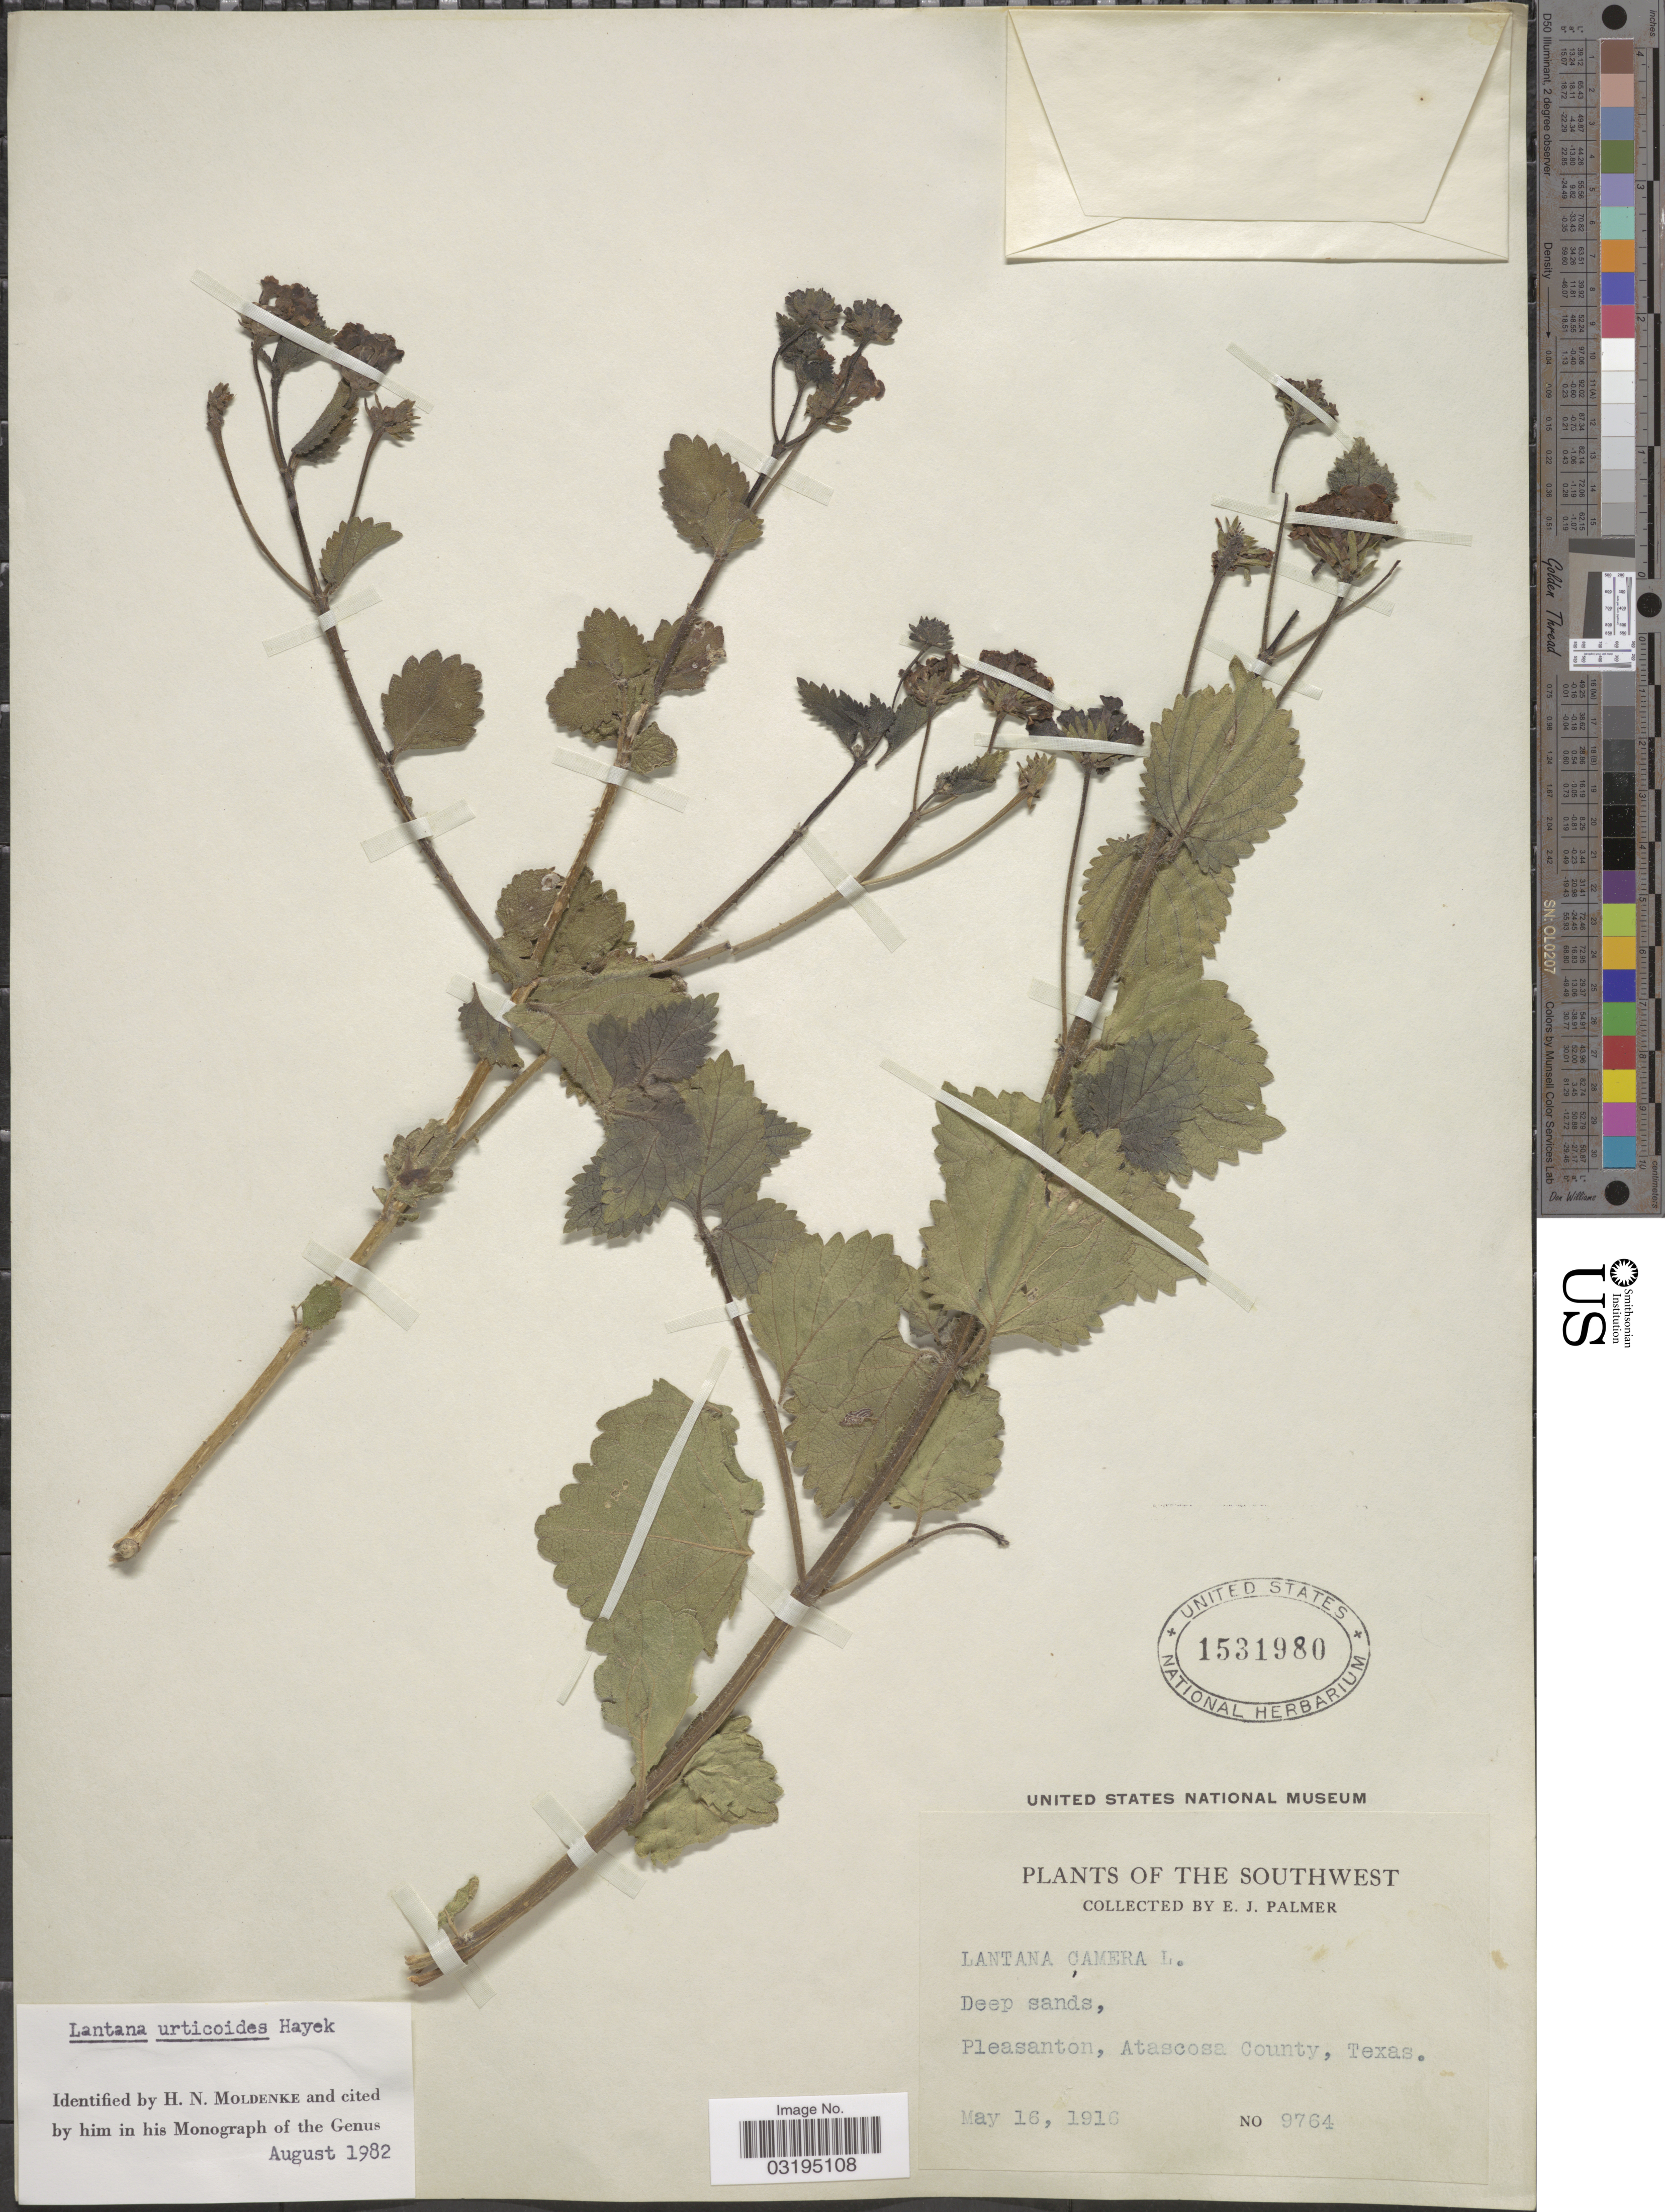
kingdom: Plantae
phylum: Tracheophyta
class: Magnoliopsida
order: Lamiales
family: Verbenaceae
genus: Lantana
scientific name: Lantana urticoides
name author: Hayek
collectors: E. J. Palmer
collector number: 9764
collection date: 1916-05-16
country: United States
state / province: Texas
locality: Southwest. Pleasanton, Atascosa County.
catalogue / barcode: US 1531980